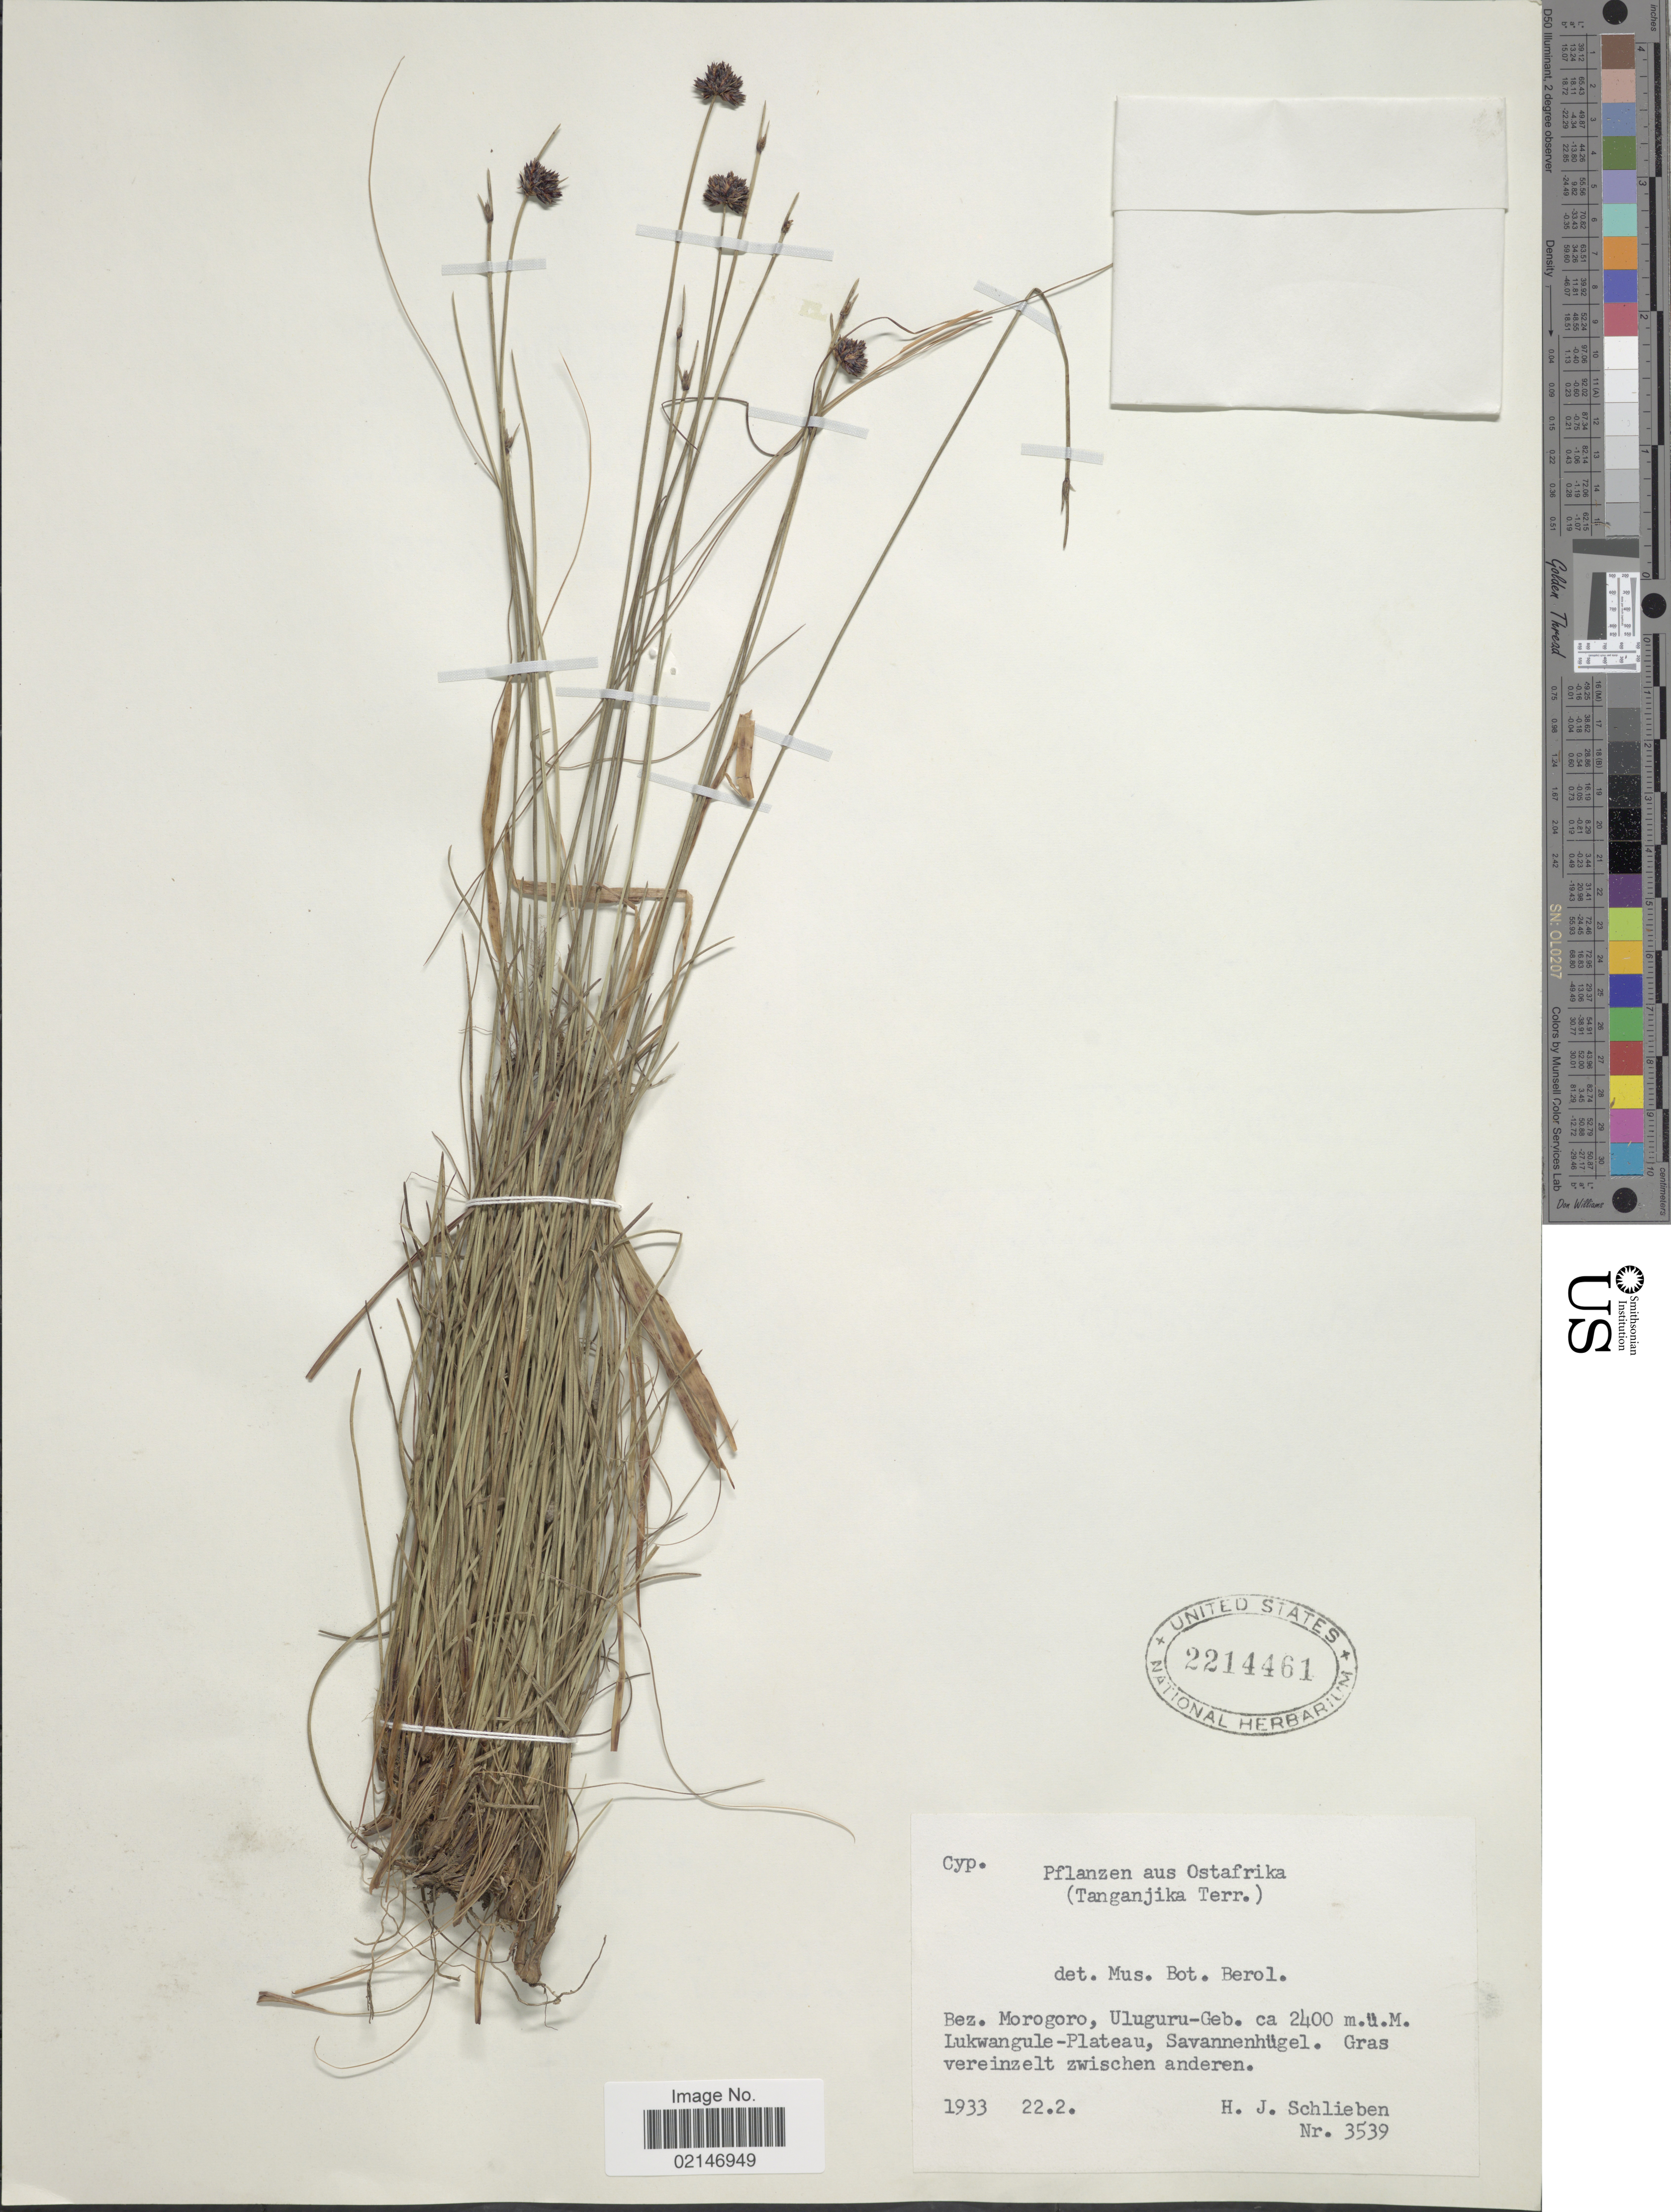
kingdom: Plantae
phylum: Tracheophyta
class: Liliopsida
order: Poales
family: Cyperaceae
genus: Ficinia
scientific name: Ficinia gracilis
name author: Schrad.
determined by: Strong, Mark T., (BOT), Smithsonian Institution - National Museum of Natural History (UNITED STATES)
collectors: H. J. Schlieben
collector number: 3539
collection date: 1933-02-22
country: Tanzania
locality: Aus Ostafrika (Tanganjika Terr.) Bez. Morogoro, Uluguru-Geb. Lukwangule-Plateau, Savannenhugel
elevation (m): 2400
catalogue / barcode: US 2214461